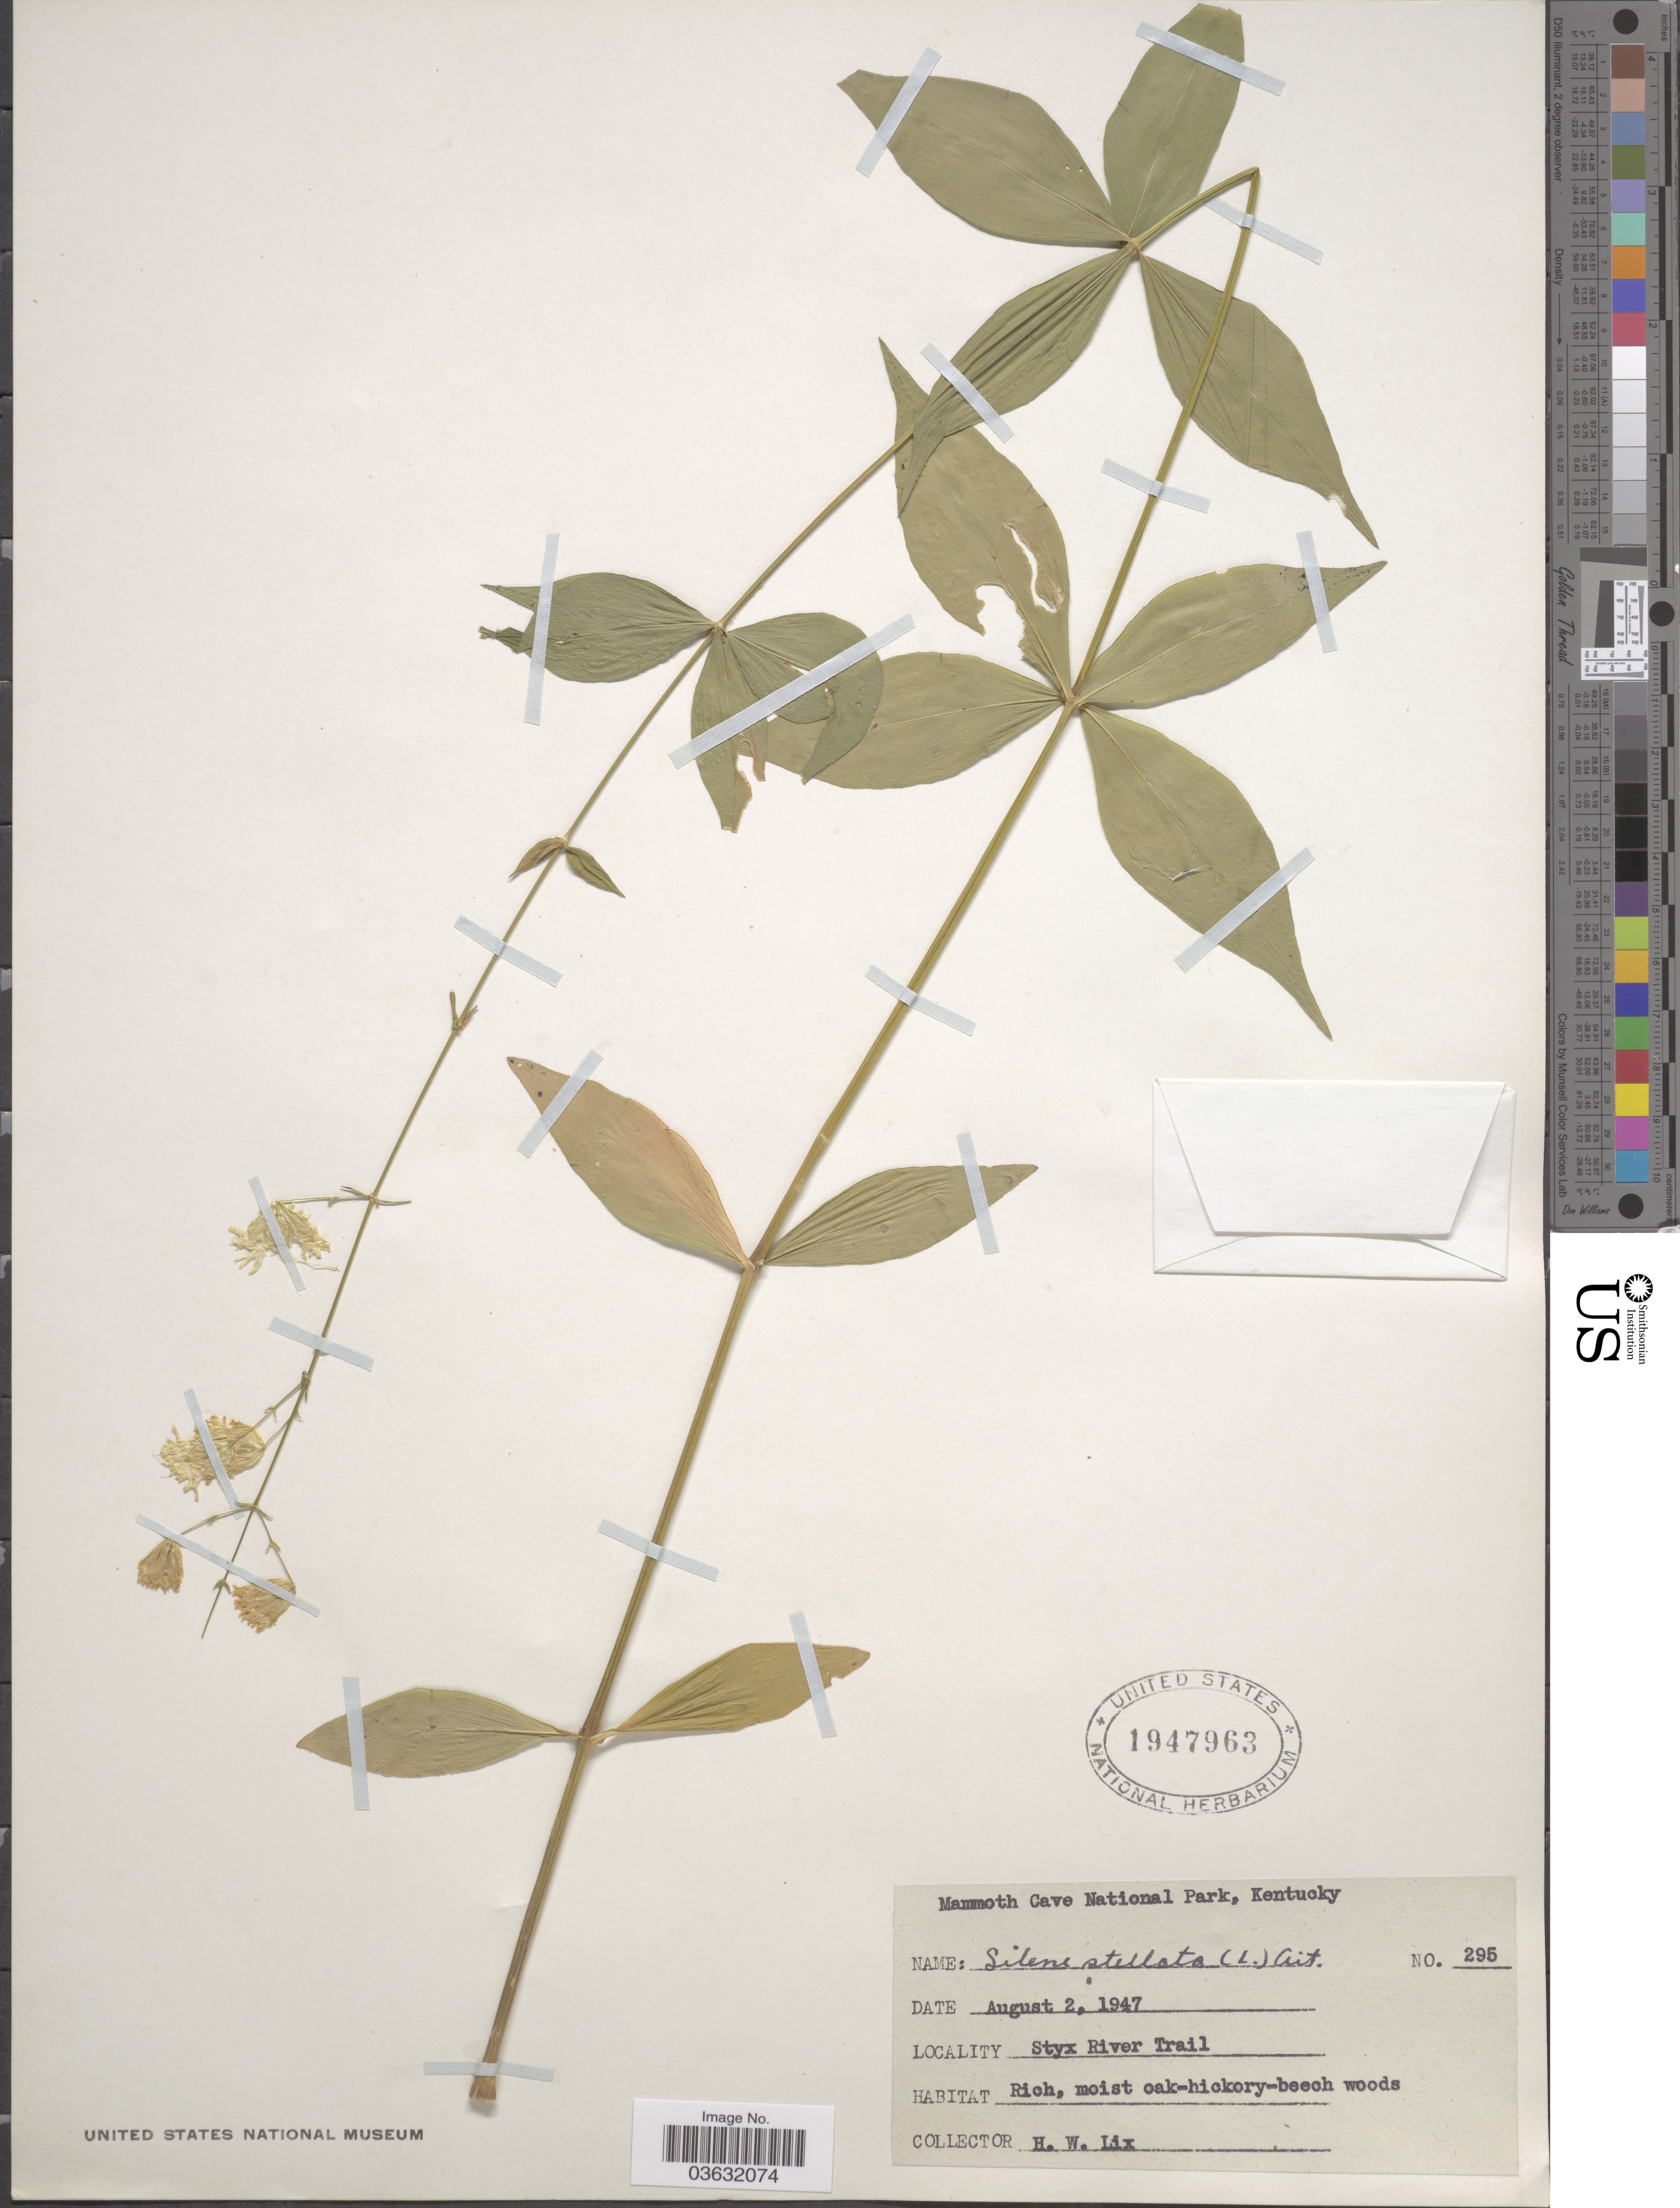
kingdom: Plantae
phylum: Tracheophyta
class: Magnoliopsida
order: Caryophyllales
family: Caryophyllaceae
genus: Silene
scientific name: Silene stellata var. stellata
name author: (L.) Coyte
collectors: H. W. Lix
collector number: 295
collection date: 1947-08-02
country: United States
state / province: Kentucky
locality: Mammoth Cave National Park. Styx River Trail.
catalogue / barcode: US 1947963